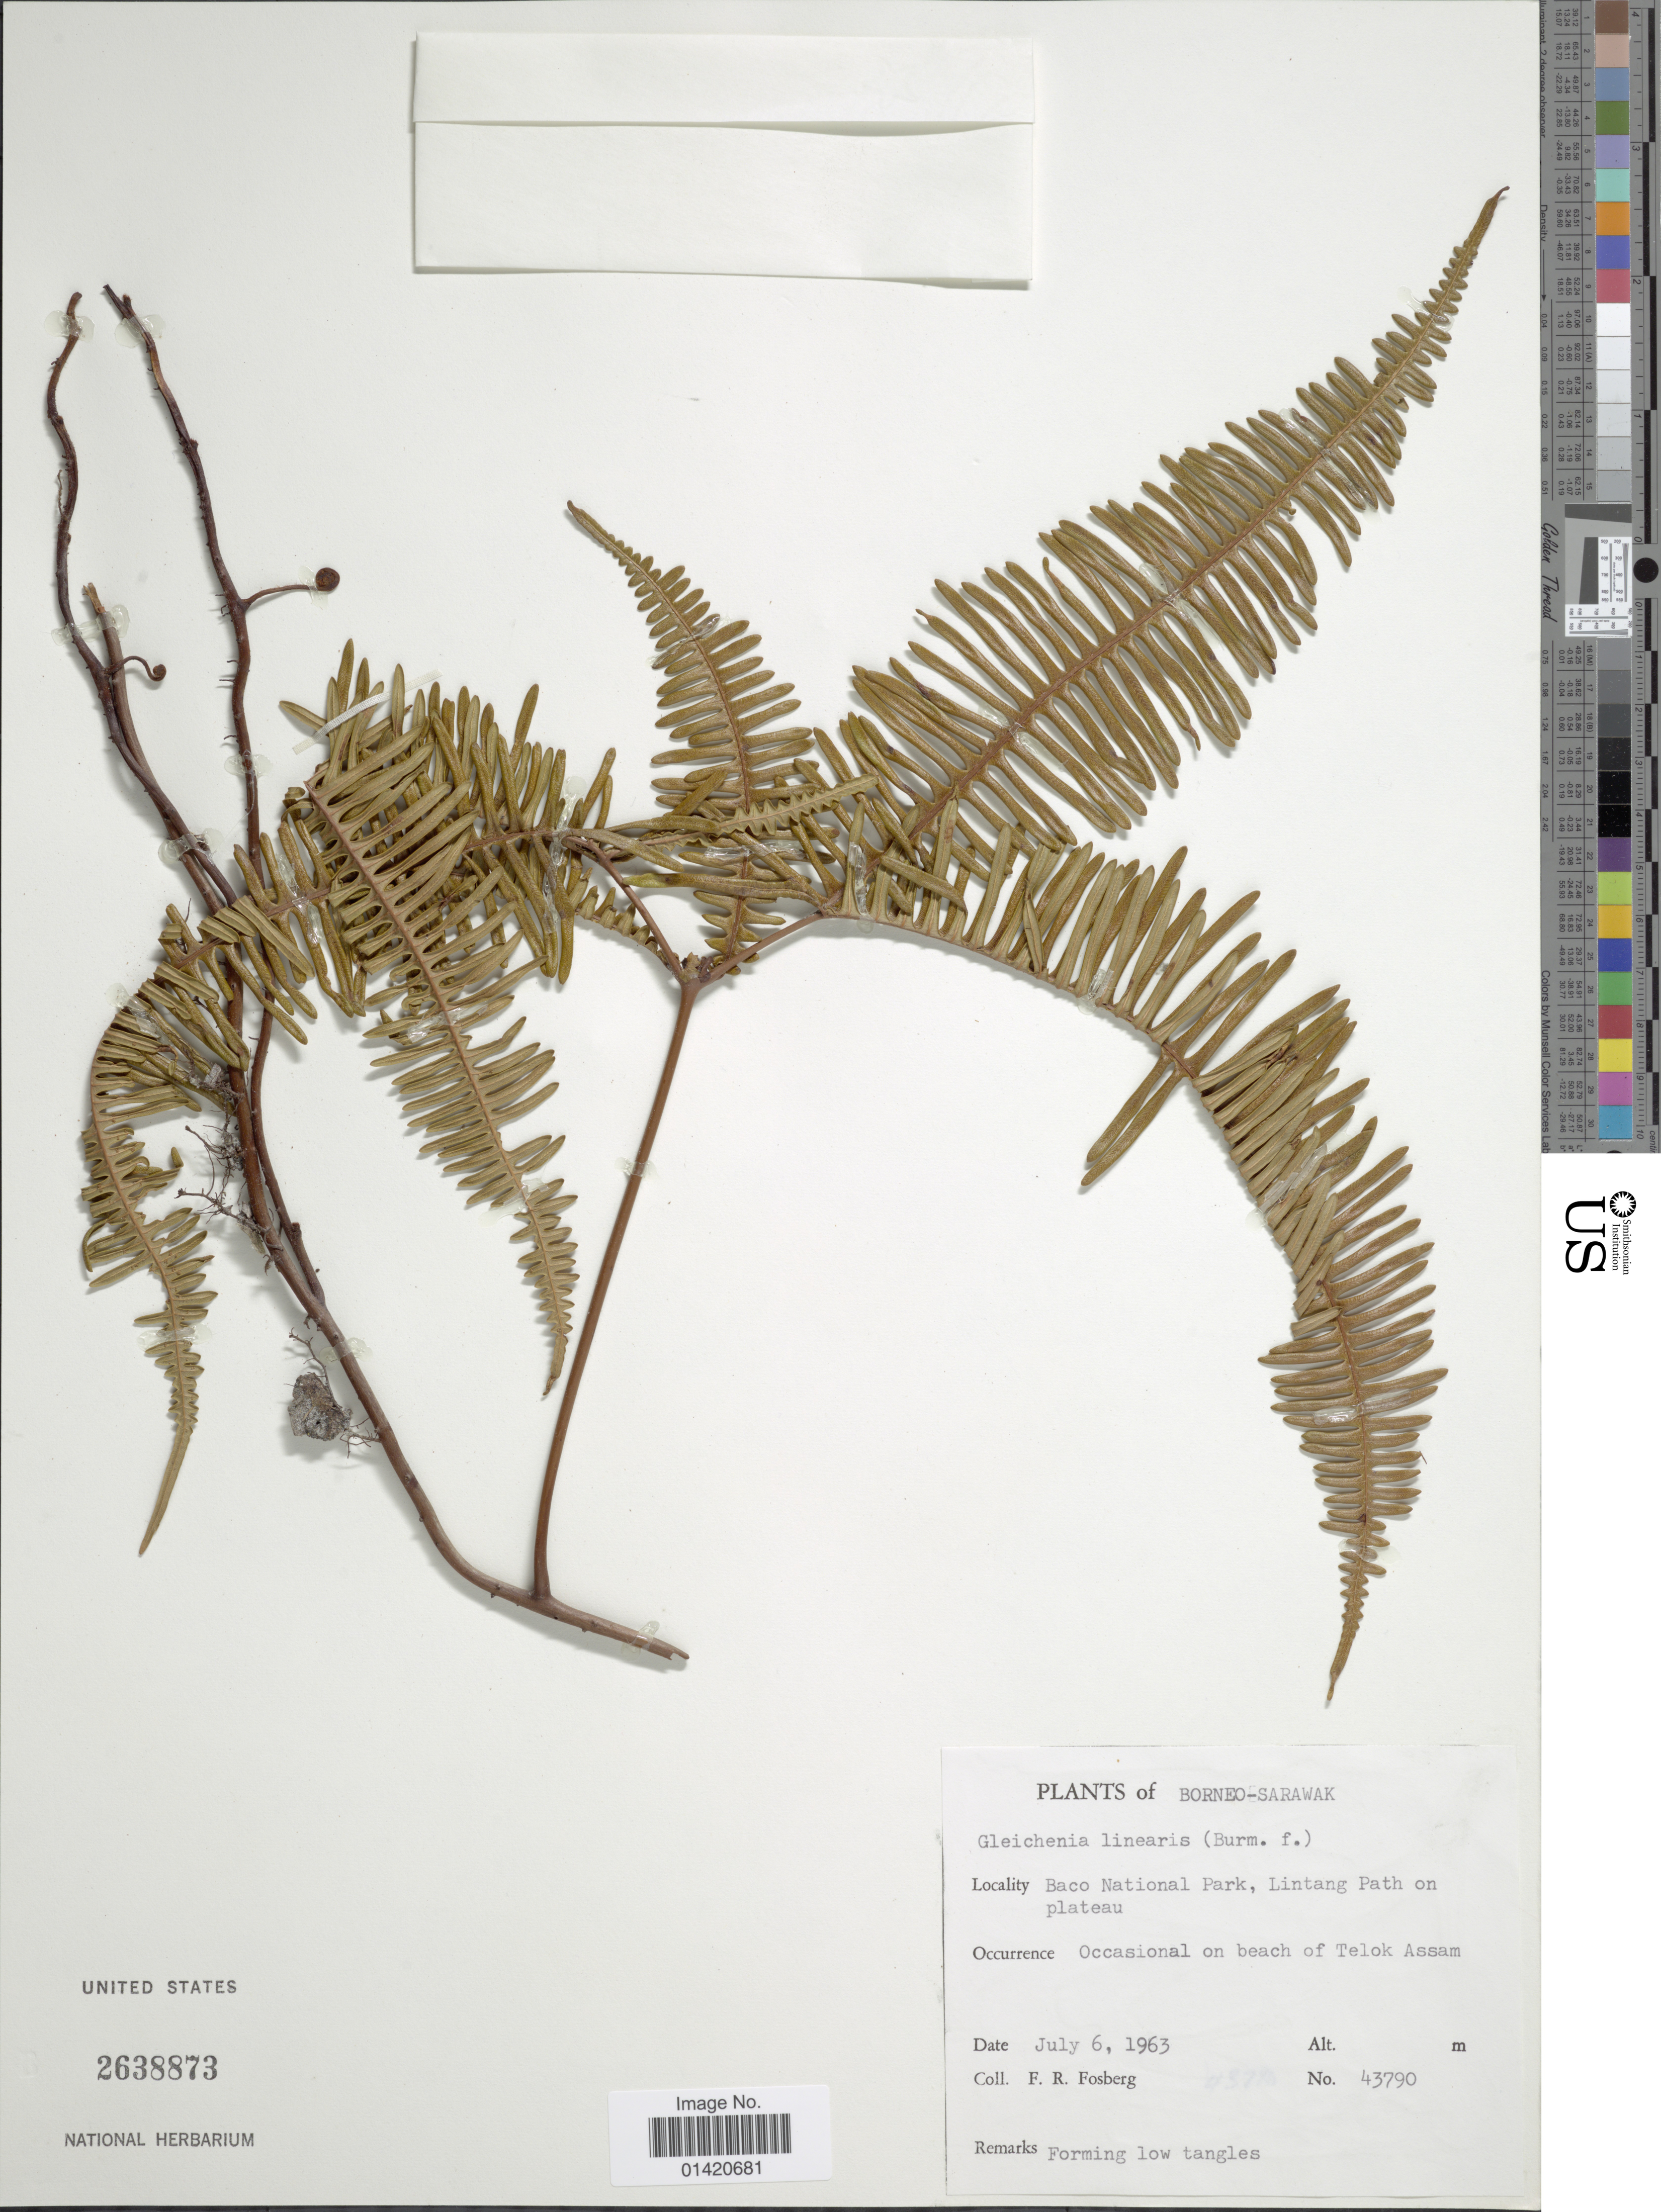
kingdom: Plantae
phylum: Tracheophyta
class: Polypodiopsida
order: Gleicheniales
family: Gleicheniaceae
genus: Dicranopteris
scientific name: Dicranopteris linearis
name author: (Burm. f.) Underw.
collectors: F. R. Fosberg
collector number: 43790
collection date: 1963-07-06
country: Malaysia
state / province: Sarawak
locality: Borneo-Sarawak, Baco National Park, Lintang Path on plateau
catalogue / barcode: US 2638873